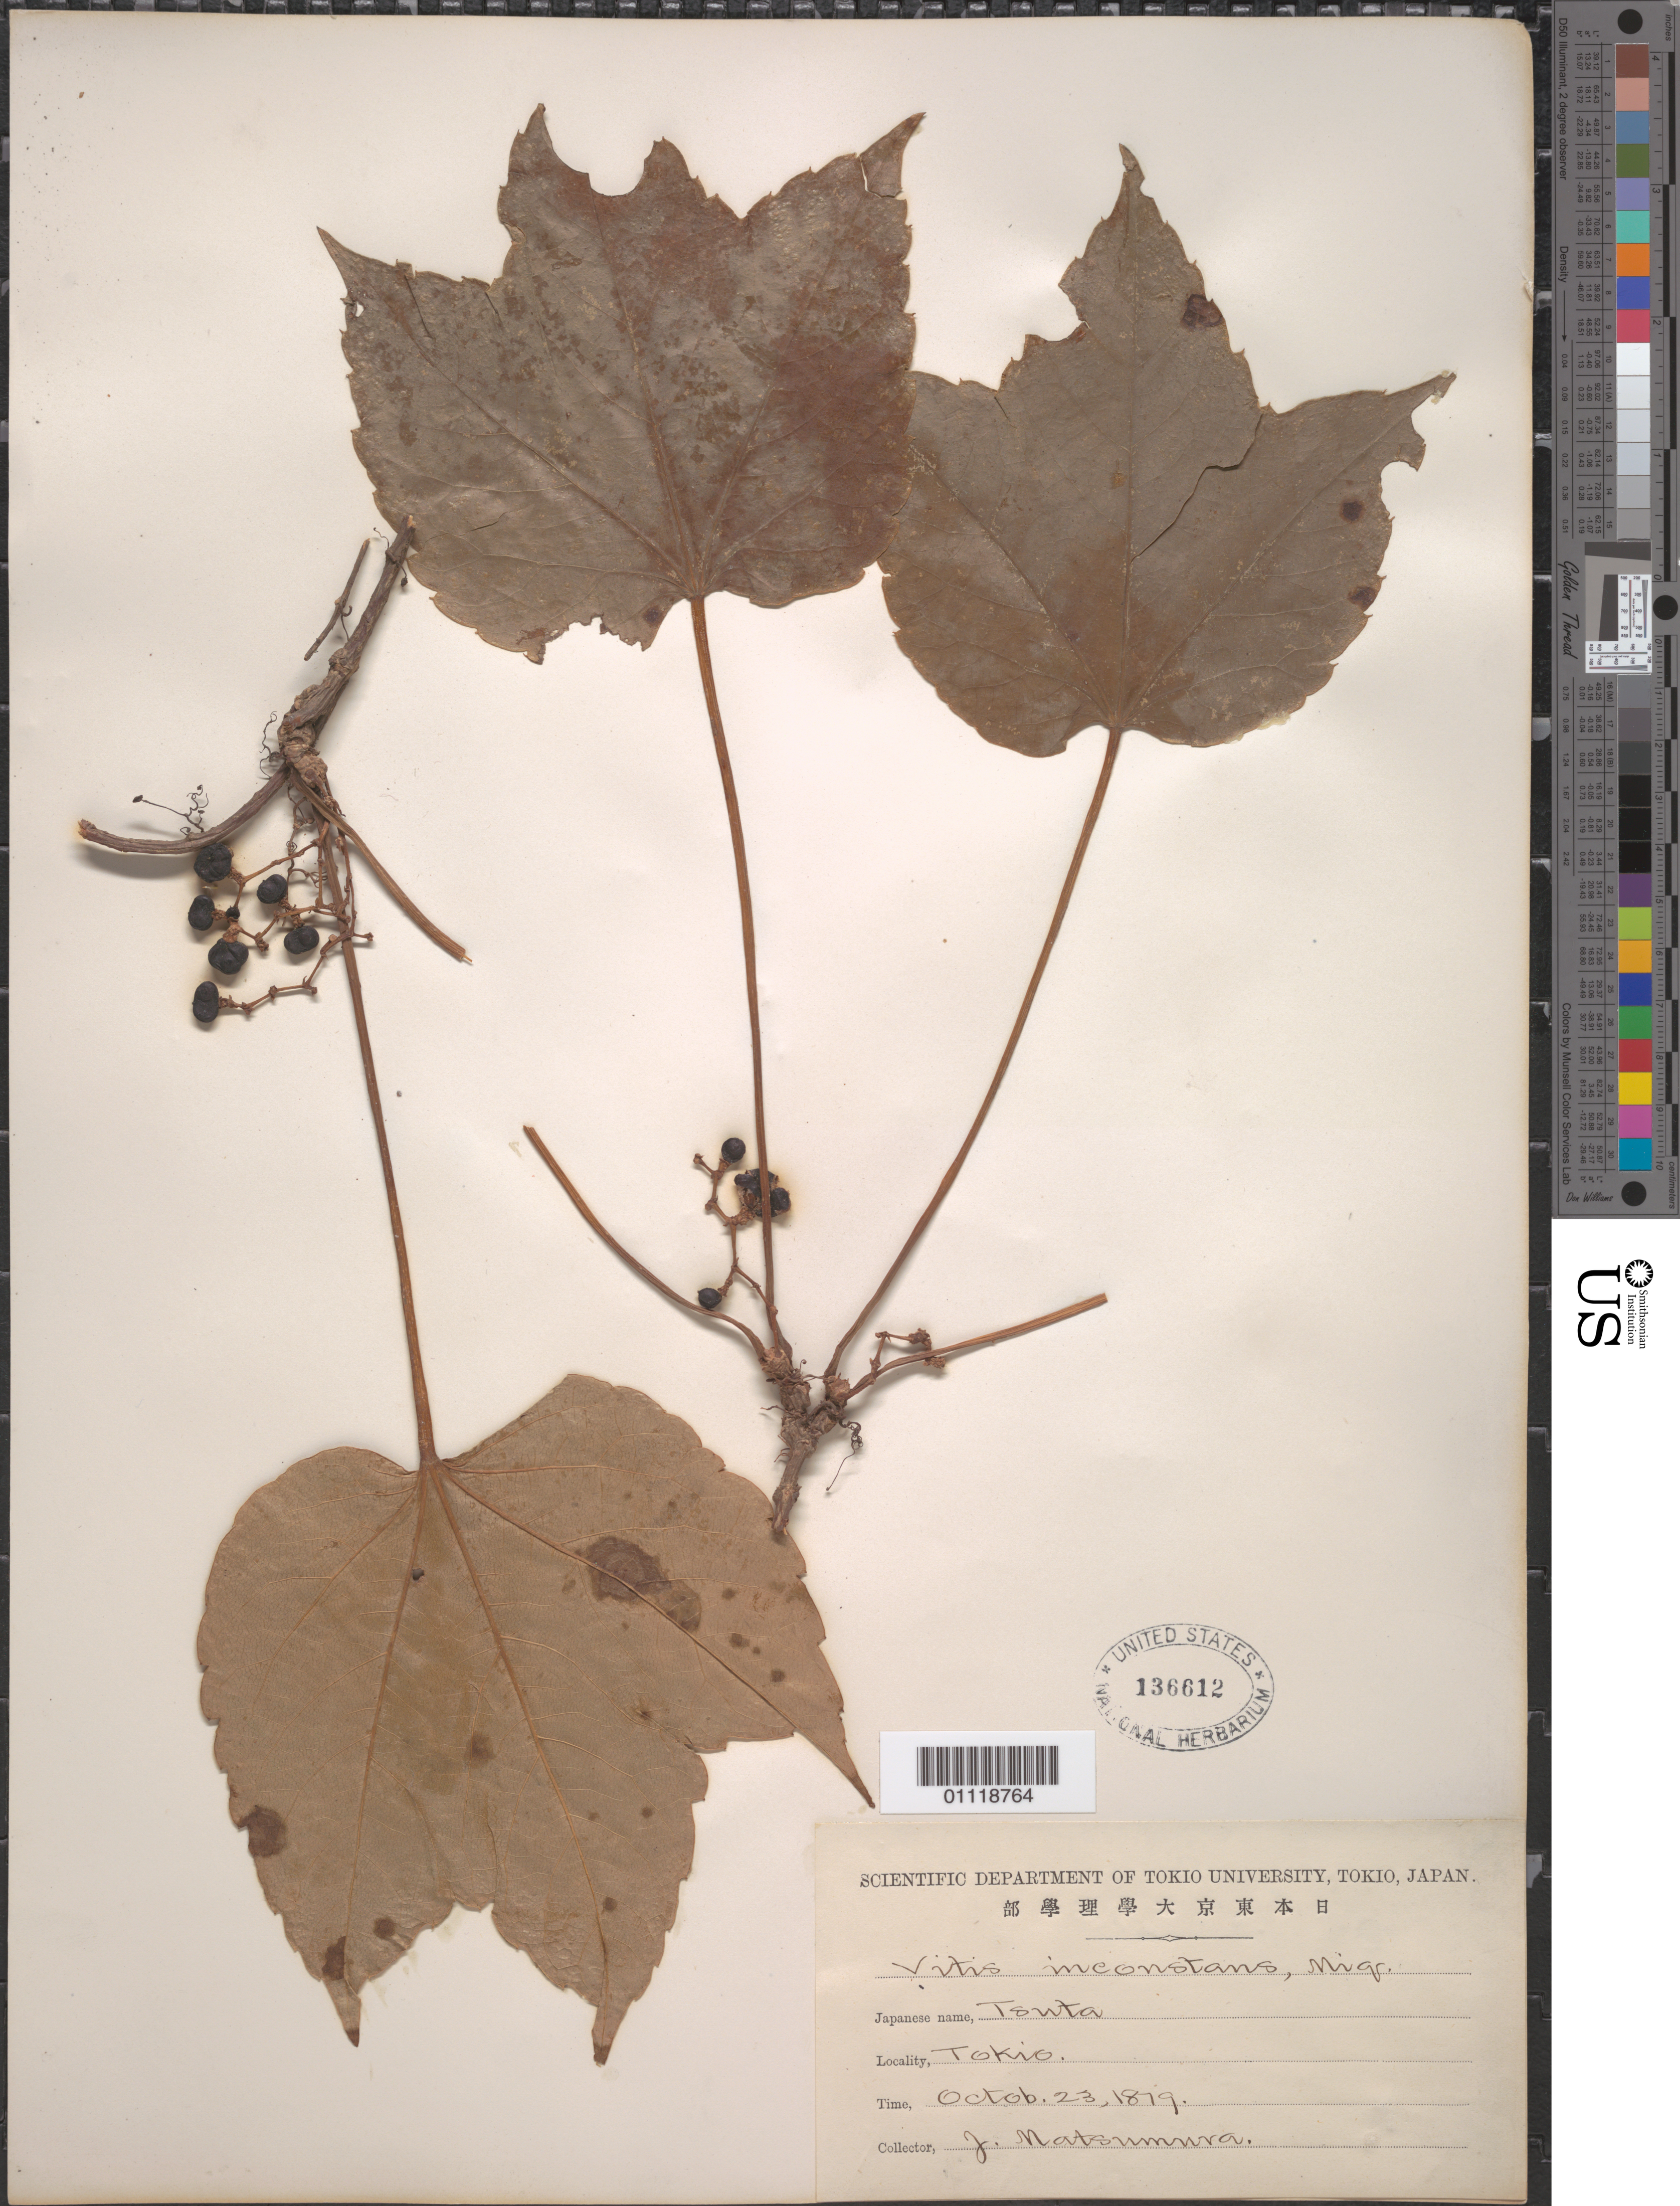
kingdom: Plantae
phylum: Tracheophyta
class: Magnoliopsida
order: Vitales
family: Vitaceae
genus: Parthenocissus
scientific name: Parthenocissus tricuspidata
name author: (Siebold & Zucc.) Planch.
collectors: J. Natsumura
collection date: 1879-10-23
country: Japan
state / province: Tokyo, Federal City of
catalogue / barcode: US 136612